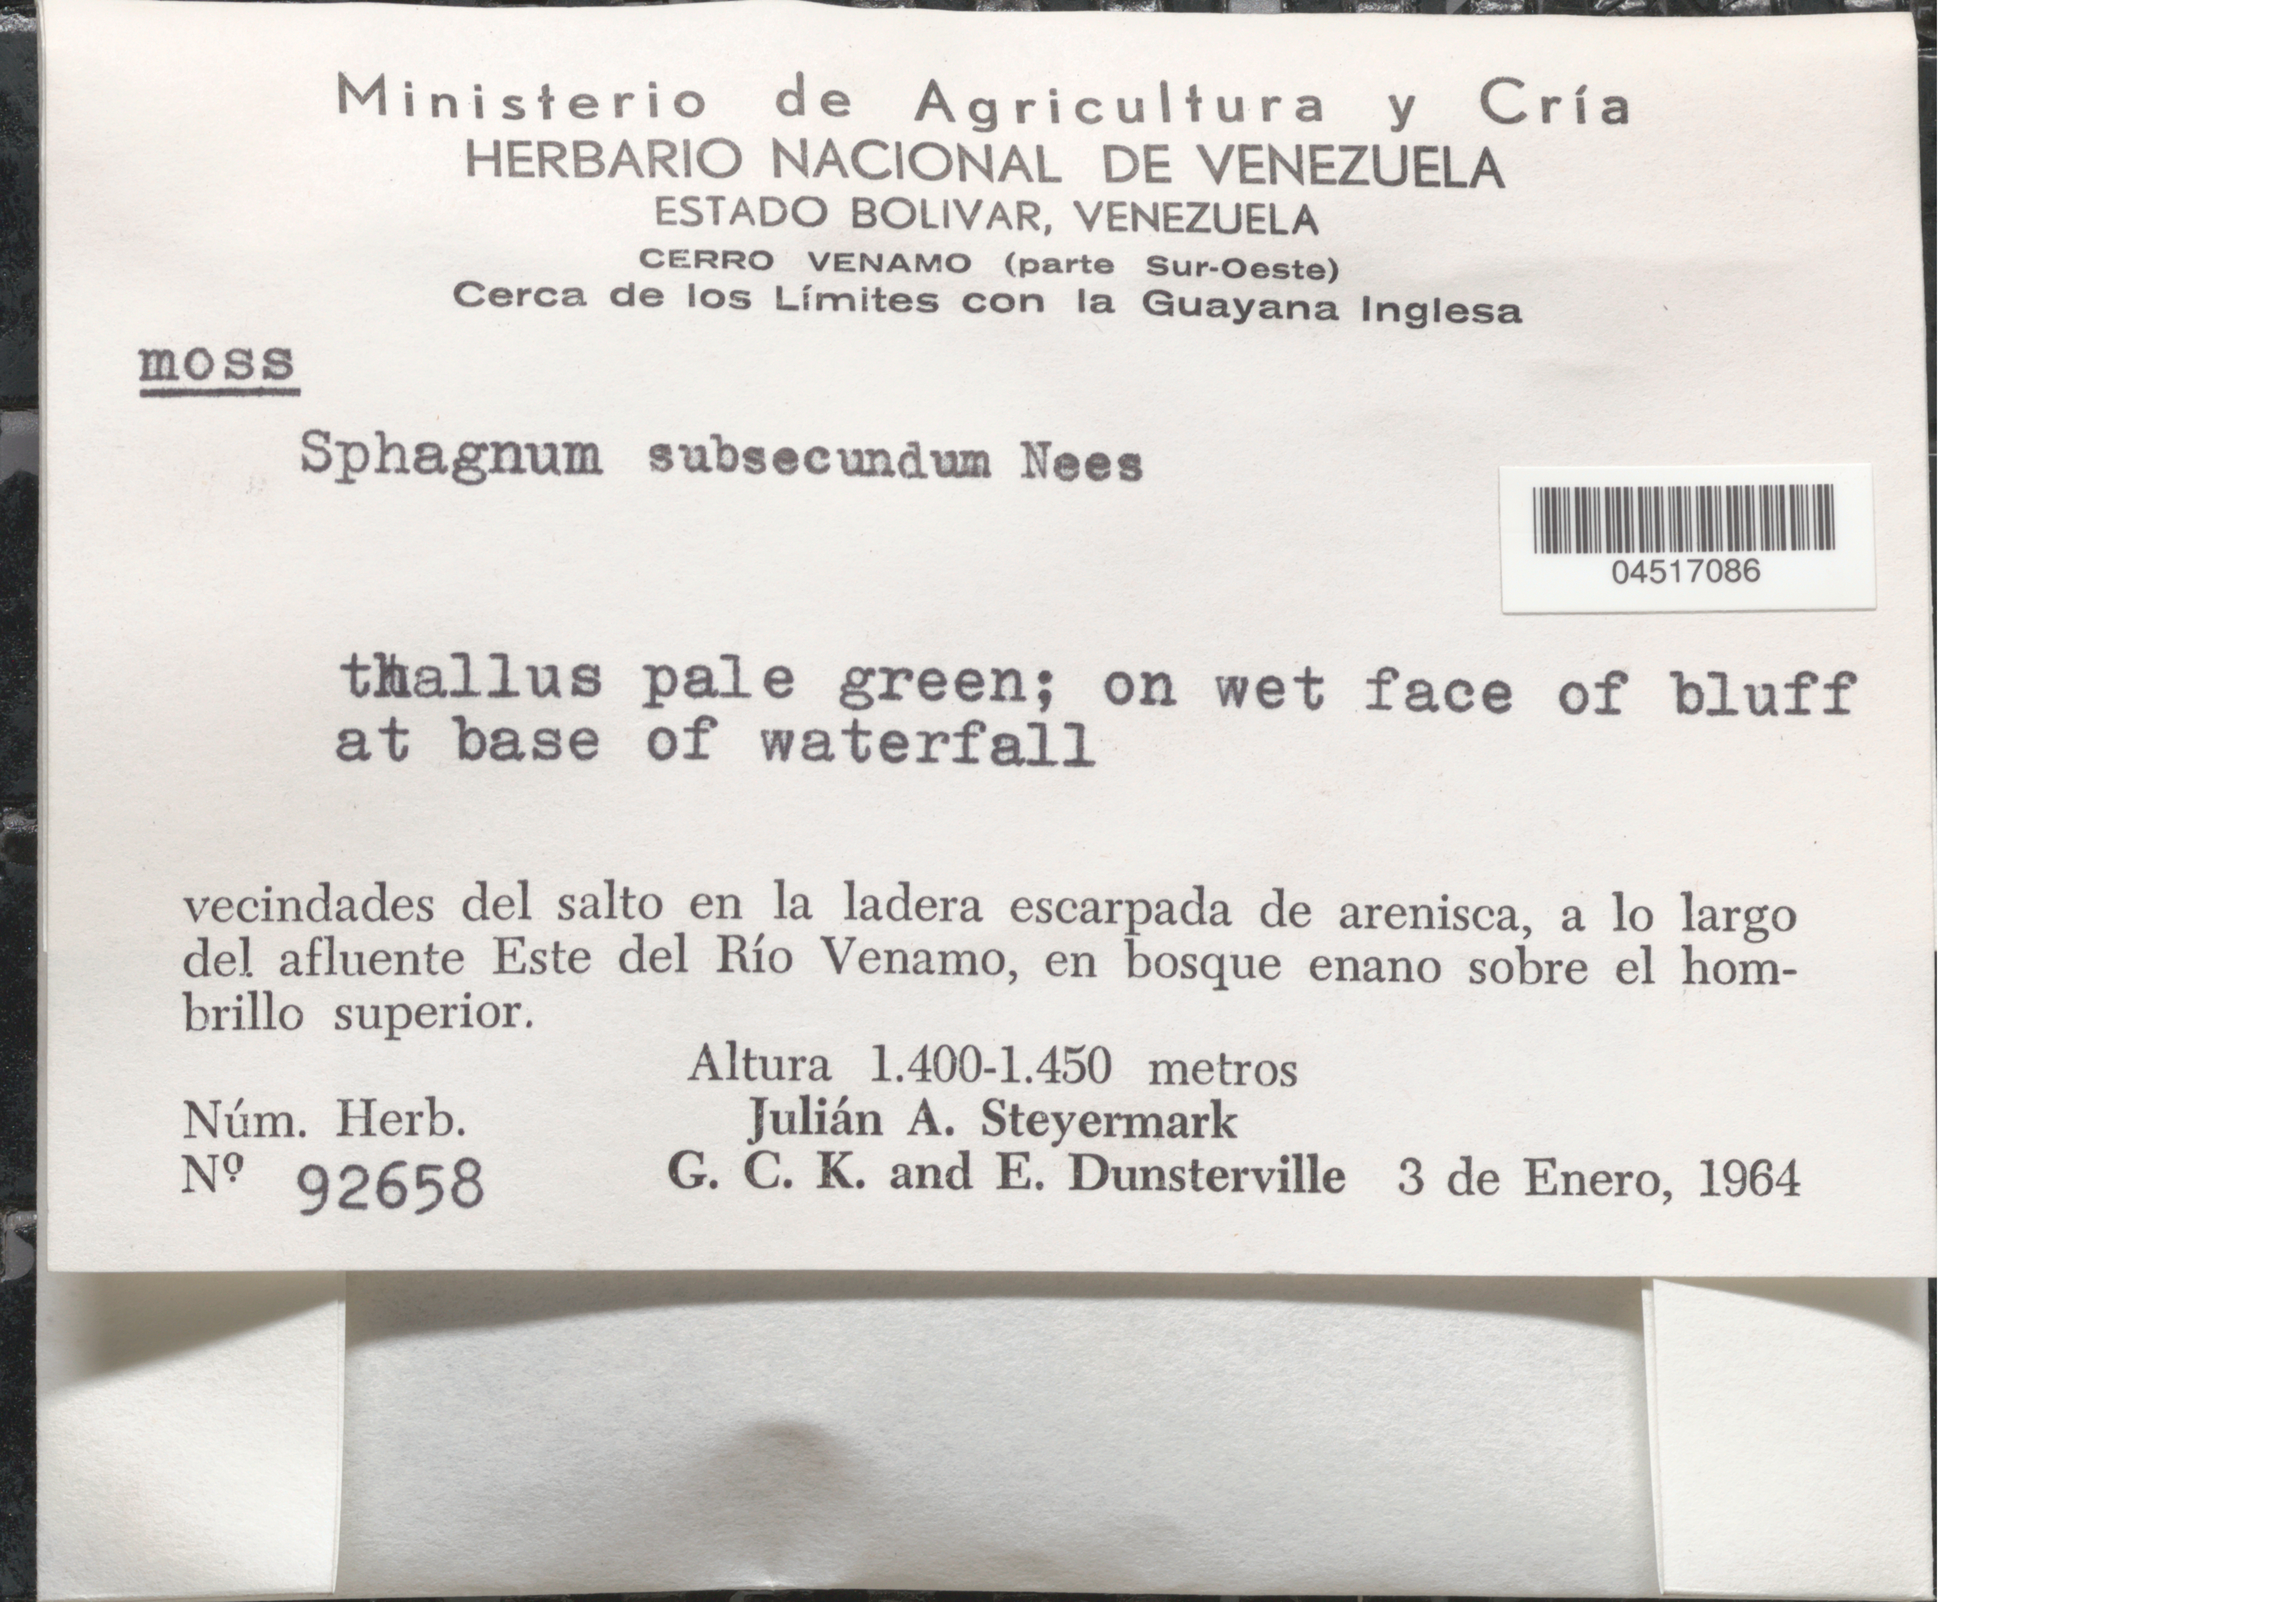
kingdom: Plantae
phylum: Bryophyta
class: Sphagnopsida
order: Sphagnales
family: Sphagnaceae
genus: Sphagnum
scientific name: Sphagnum subsecundum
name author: Nees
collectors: J. Steyermark, G. C. K. Dunsterville & E. Dunsterville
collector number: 92658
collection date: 1964-01-03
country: Venezuela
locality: On wet face of bluff at base of waterfall vecindades del salto en la ladera escarpada de arenisca, a lo largo del afluente Este del Rio Venamo, en bosque enano sobre el hombrollo superior.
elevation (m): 1400